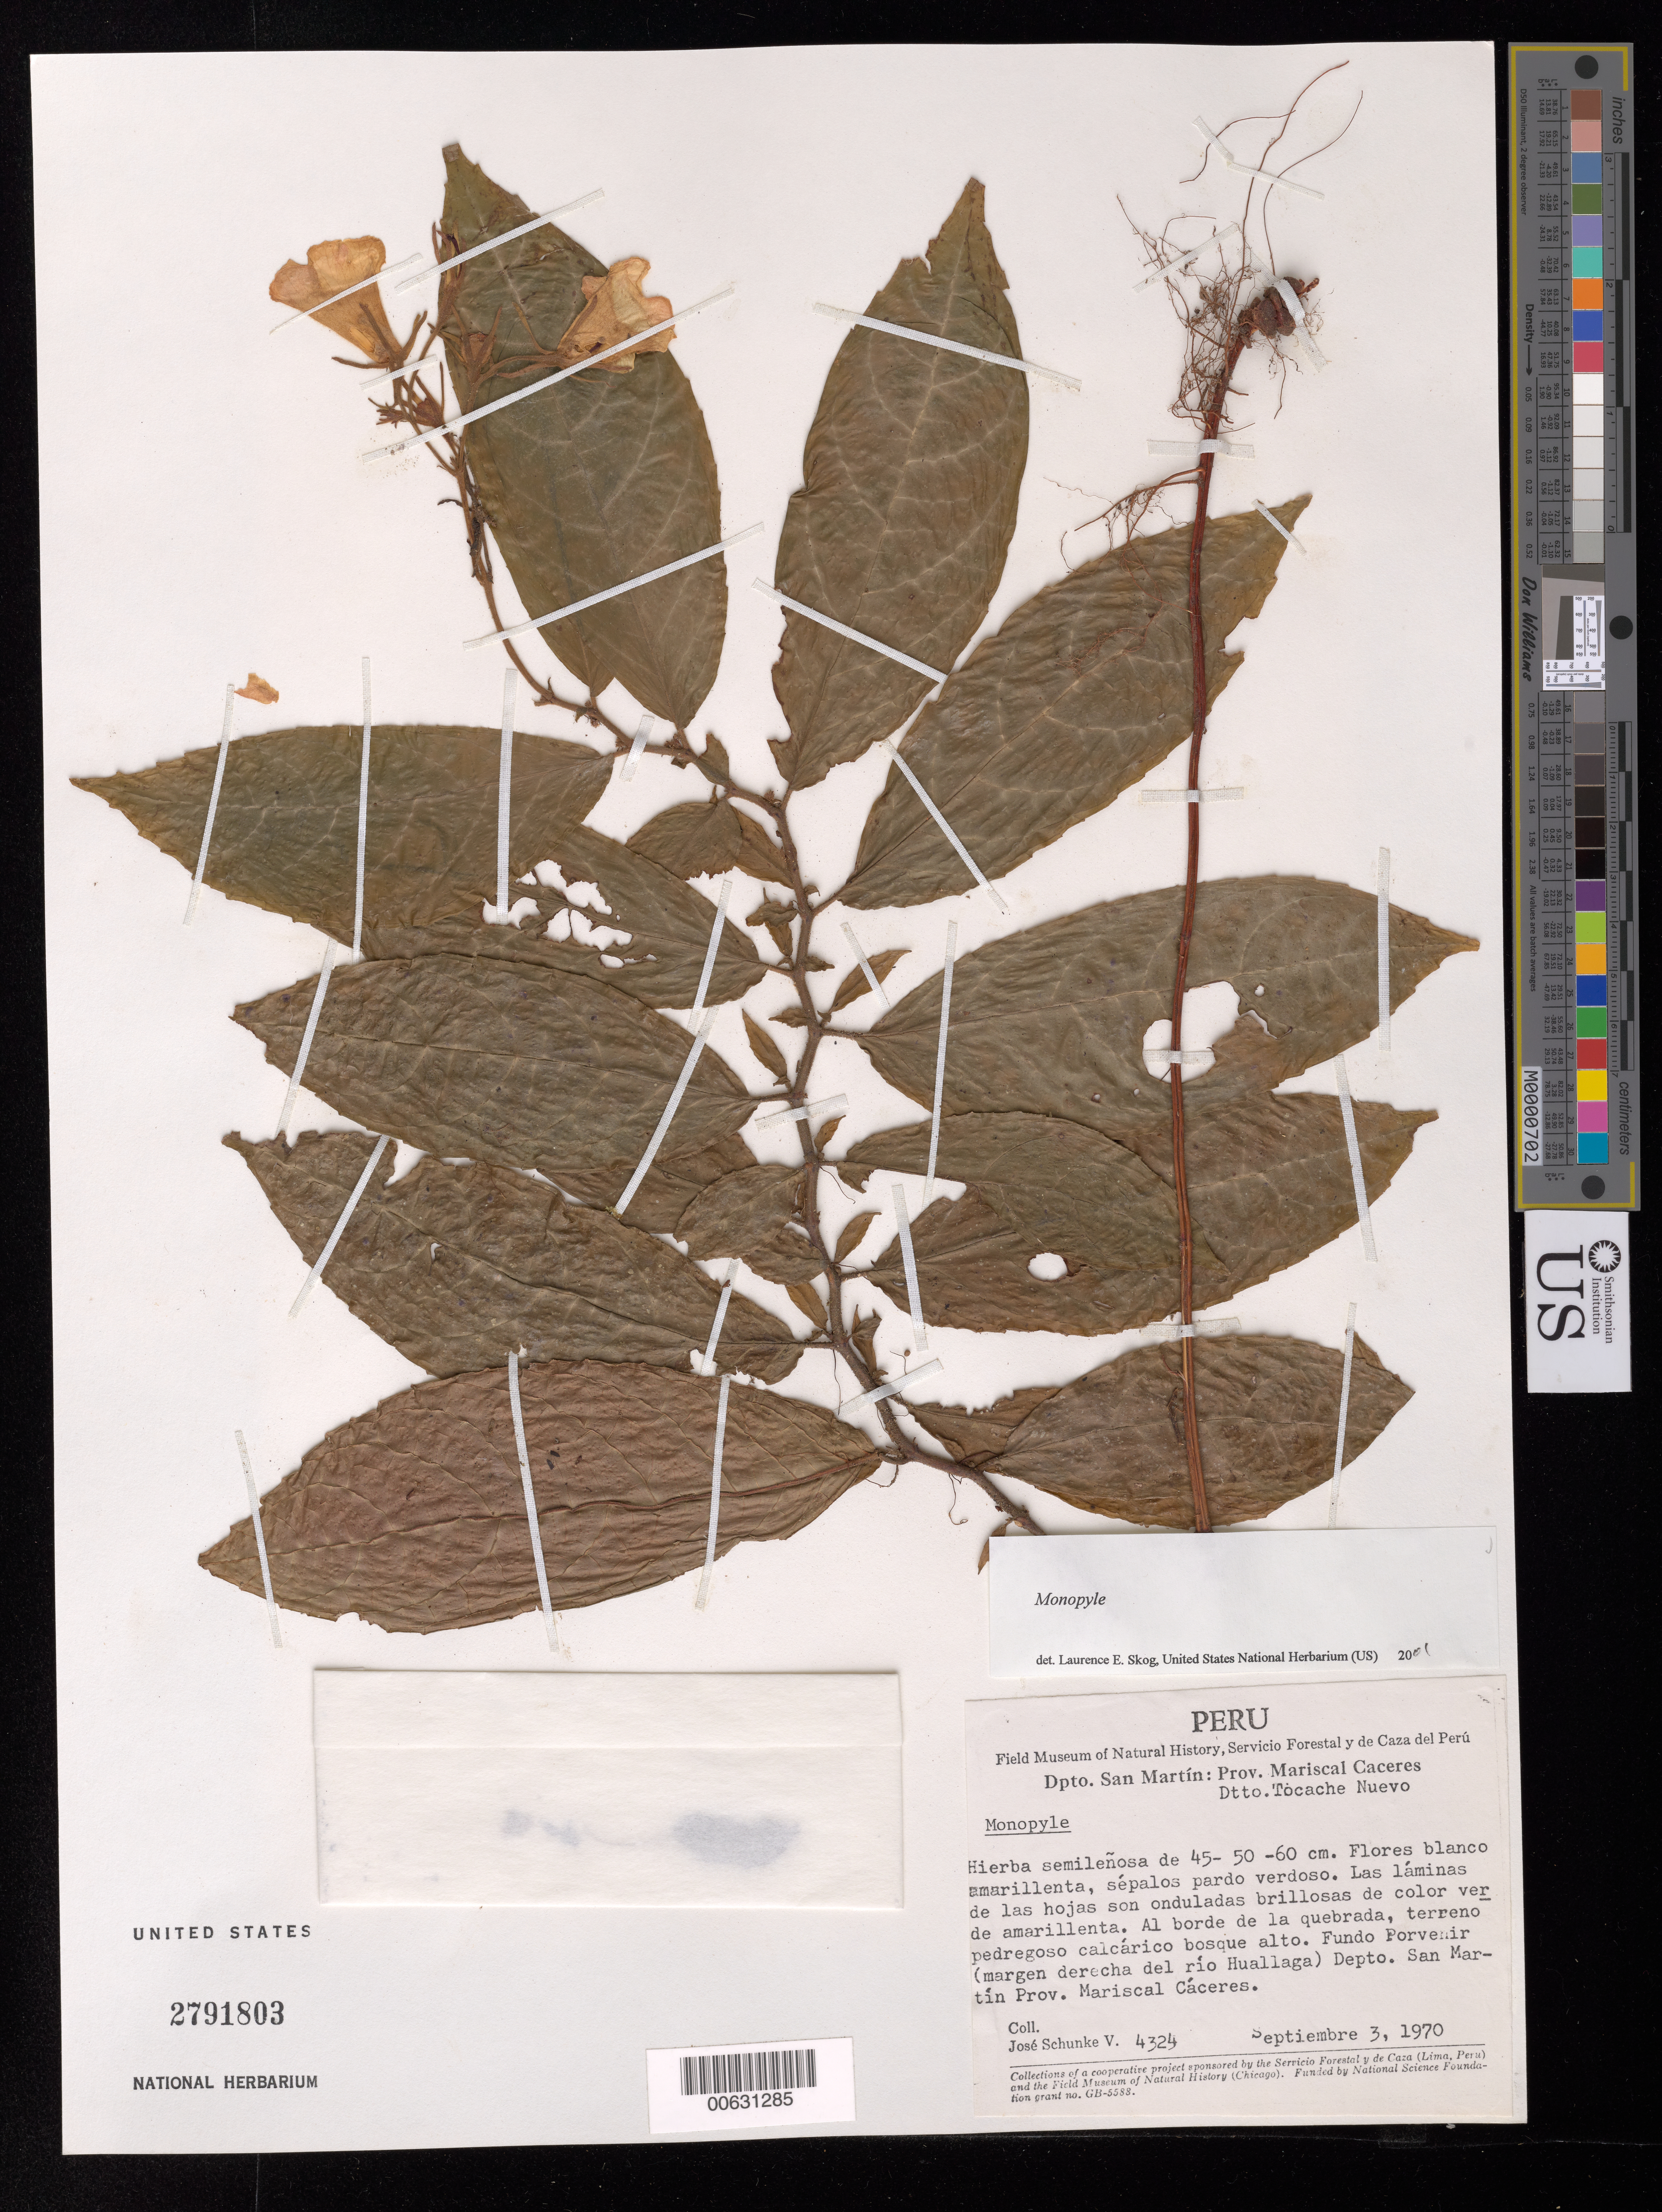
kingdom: Plantae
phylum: Tracheophyta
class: Magnoliopsida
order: Lamiales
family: Gesneriaceae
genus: Monopyle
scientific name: Monopyle sp.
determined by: Skog, Laurence E.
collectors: J. Schunke Vigo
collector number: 4324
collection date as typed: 03 Sep 1970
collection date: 1970-09-03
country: Peru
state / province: San Martín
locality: Prov. Mariscal Cáceres, Dtto. Tocache Nuevo, Fundo Porvenir (margen derecha del río Huallaga)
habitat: Al borde de la quebrada, terreno pedregoso calcárico bosque alto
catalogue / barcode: US 2791803